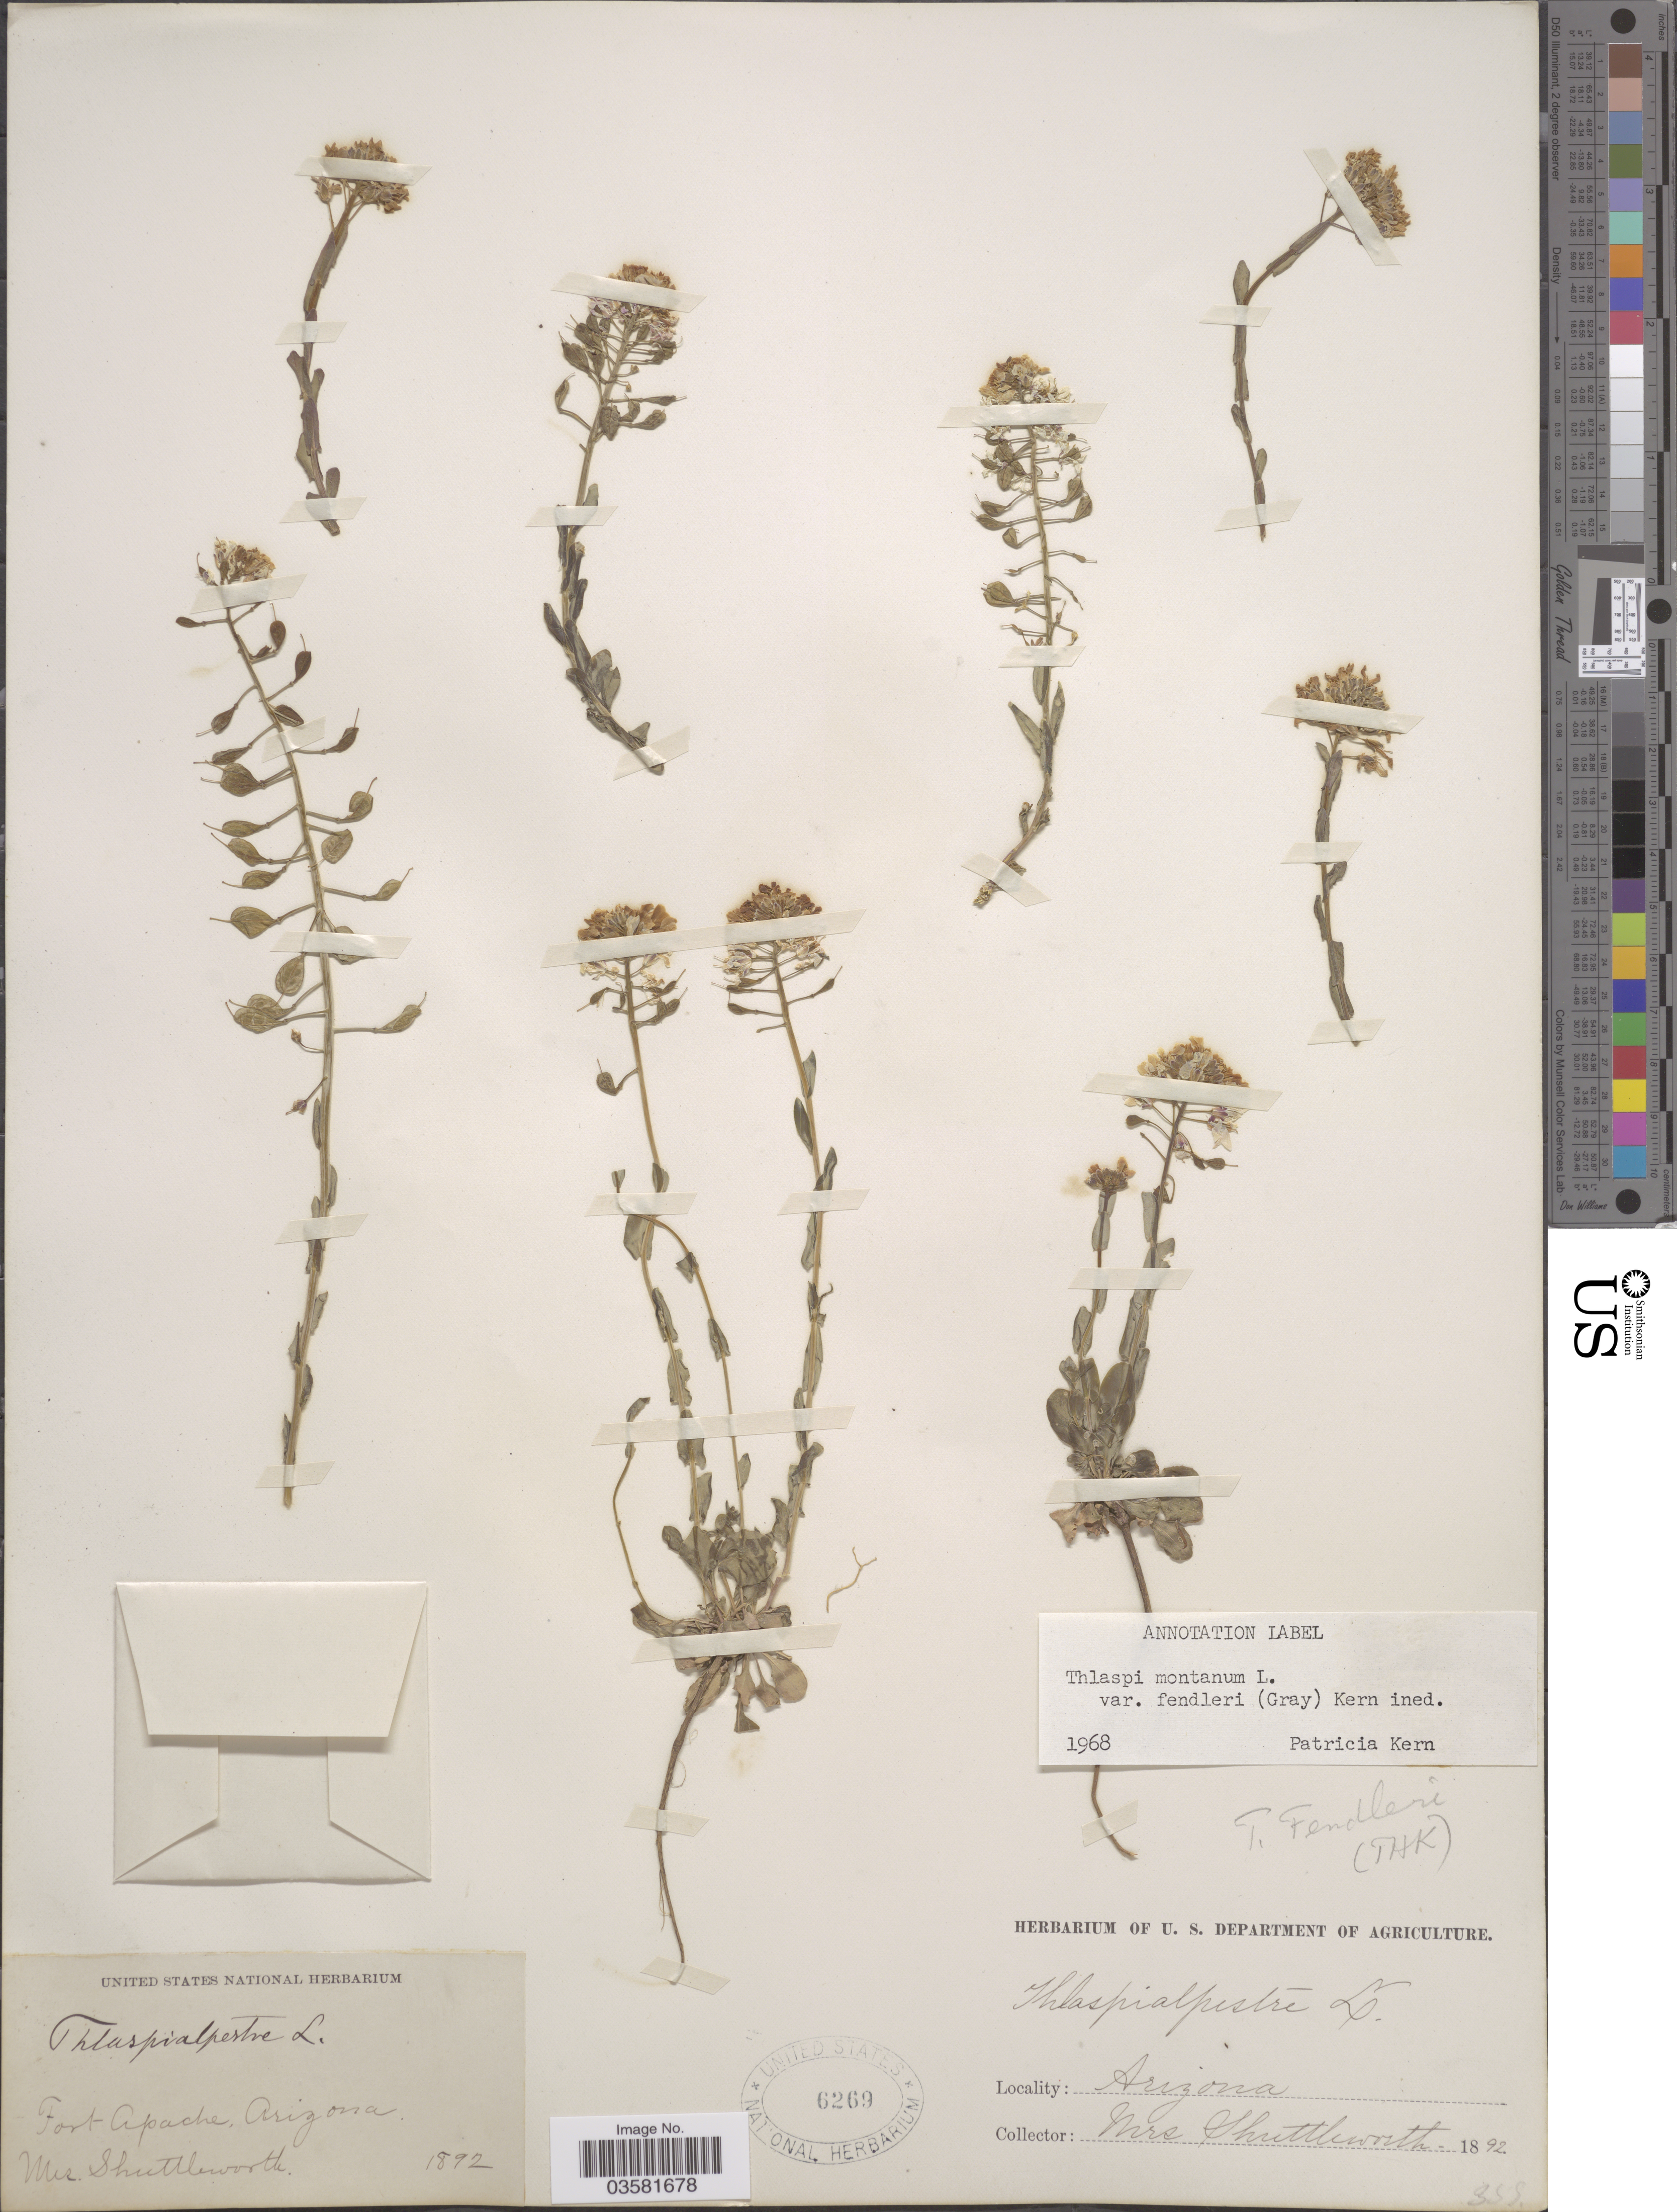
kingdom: Plantae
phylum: Tracheophyta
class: Magnoliopsida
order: Brassicales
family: Brassicaceae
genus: Thlaspi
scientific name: Thlaspi montanum var. fendleri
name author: (A. Gray) P.K. Holmgren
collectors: Shuttleworth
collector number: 355*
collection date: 1892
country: United States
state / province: Arizona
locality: Fort Apache.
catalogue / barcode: US 6269